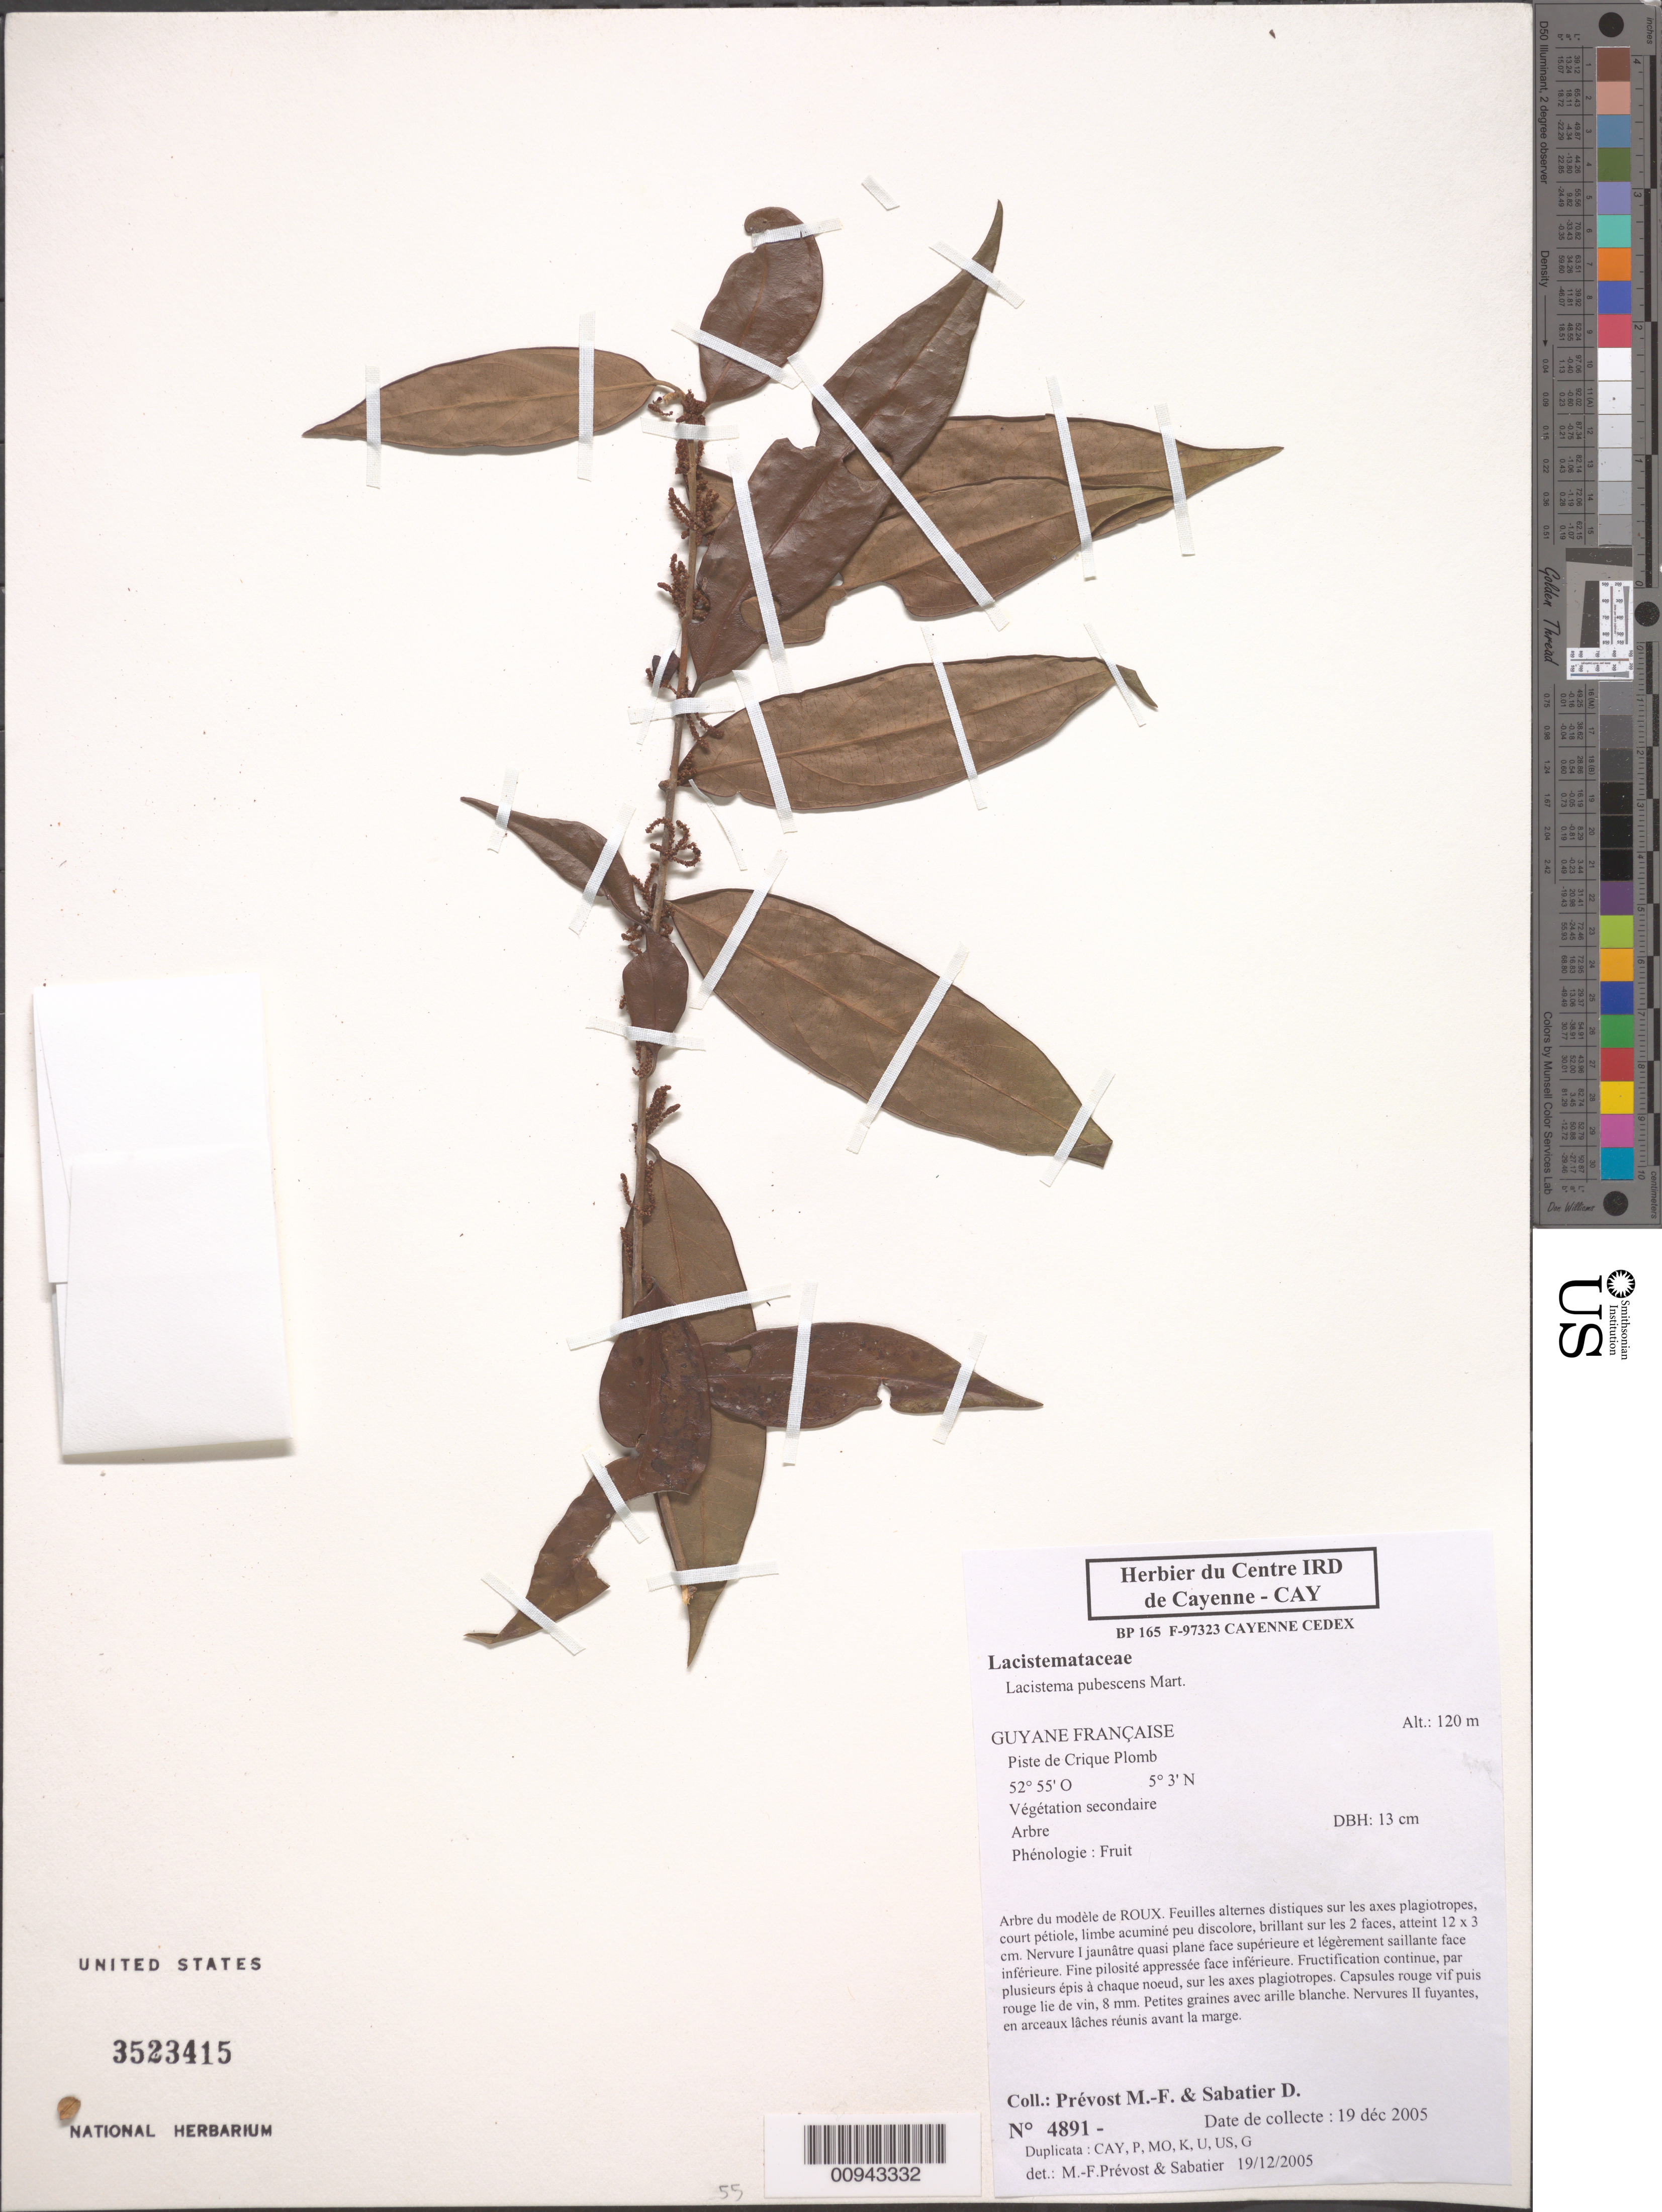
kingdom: Plantae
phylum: Tracheophyta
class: Magnoliopsida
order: Malpighiales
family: Lacistemataceae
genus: Lacistema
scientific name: Lacistema pubescens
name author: Mart.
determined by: Prévost, M.-F.; Sabatier, D.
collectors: M.-F. Prévost & D. Sabatier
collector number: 4891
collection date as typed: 19-Dec-05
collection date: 2005-12-19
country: French Guiana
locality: Piste de Crique Plomb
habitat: Vegetation secondaire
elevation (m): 120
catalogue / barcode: US 3523415